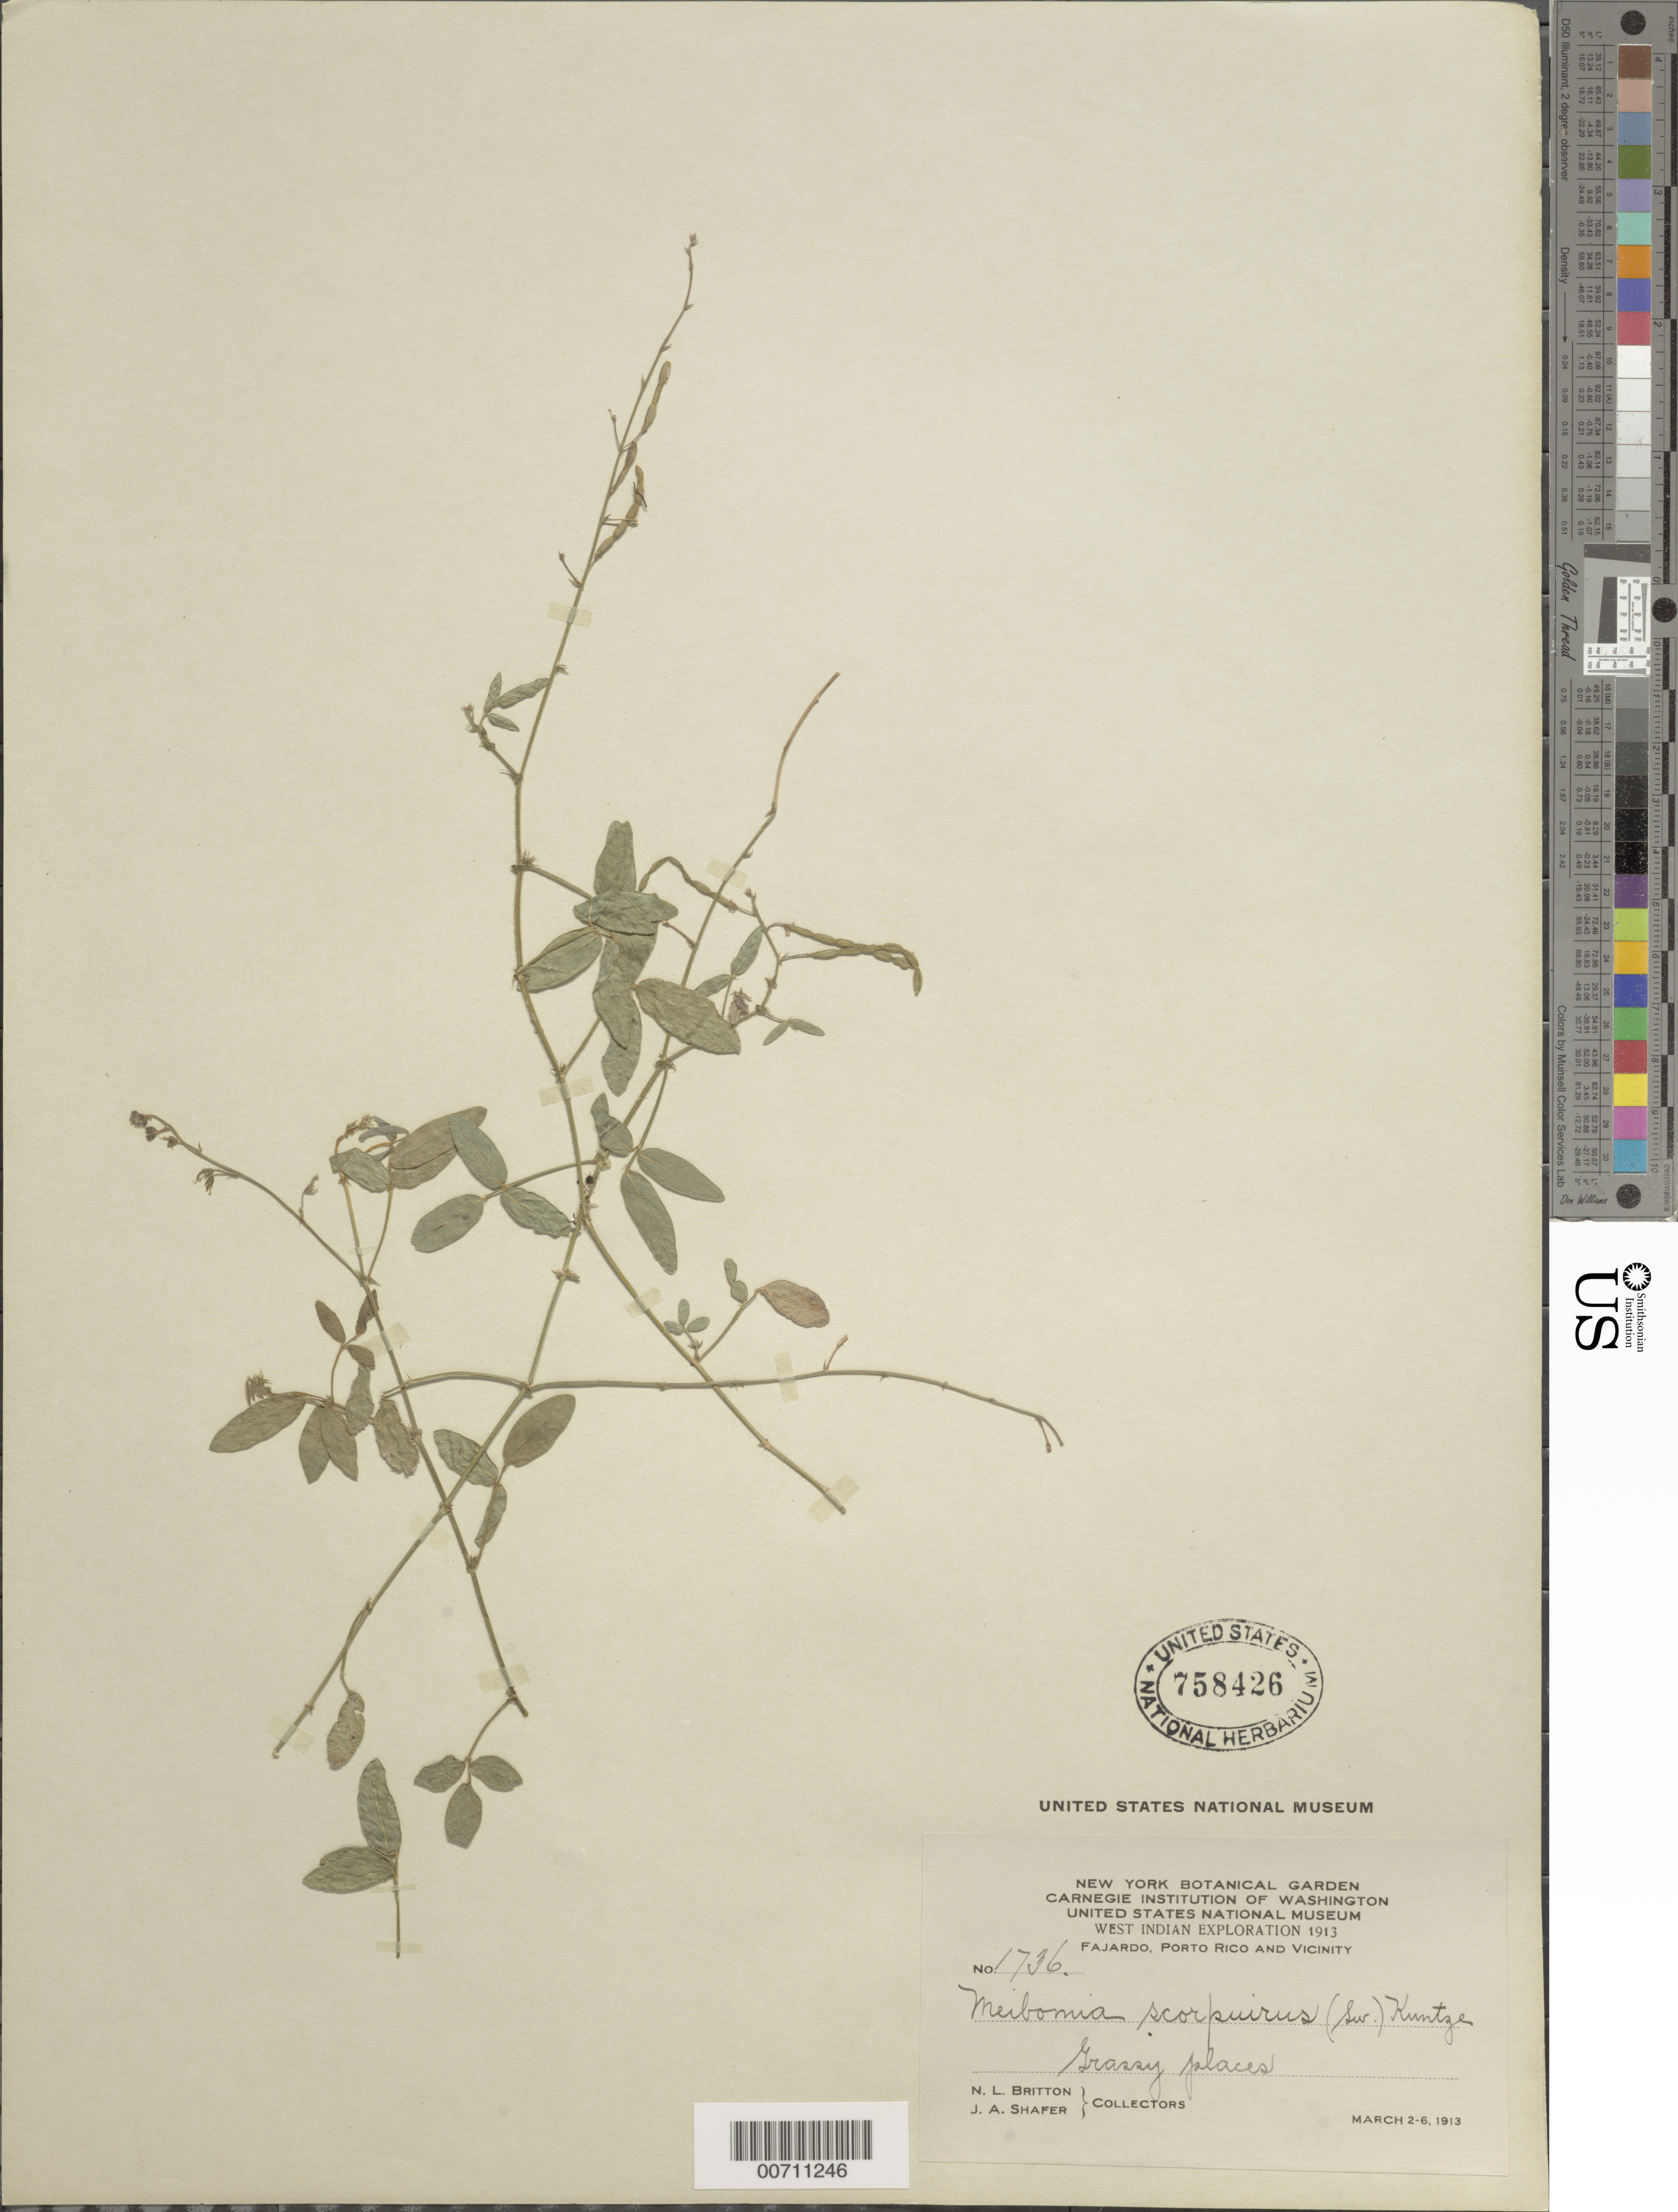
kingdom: Plantae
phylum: Tracheophyta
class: Magnoliopsida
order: Fabales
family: Fabaceae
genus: Desmodium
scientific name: Desmodium scorpiurus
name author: (Sw.) Desv. ex DC.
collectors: N. Britton & J. A. Shafer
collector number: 1736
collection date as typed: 02 Mar 1913 to 06 Mar 1913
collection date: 1913-03-02/1913-03-06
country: Puerto Rico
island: Greater Antilles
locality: Fajardo, vic of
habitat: Grassy places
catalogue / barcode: US 758426